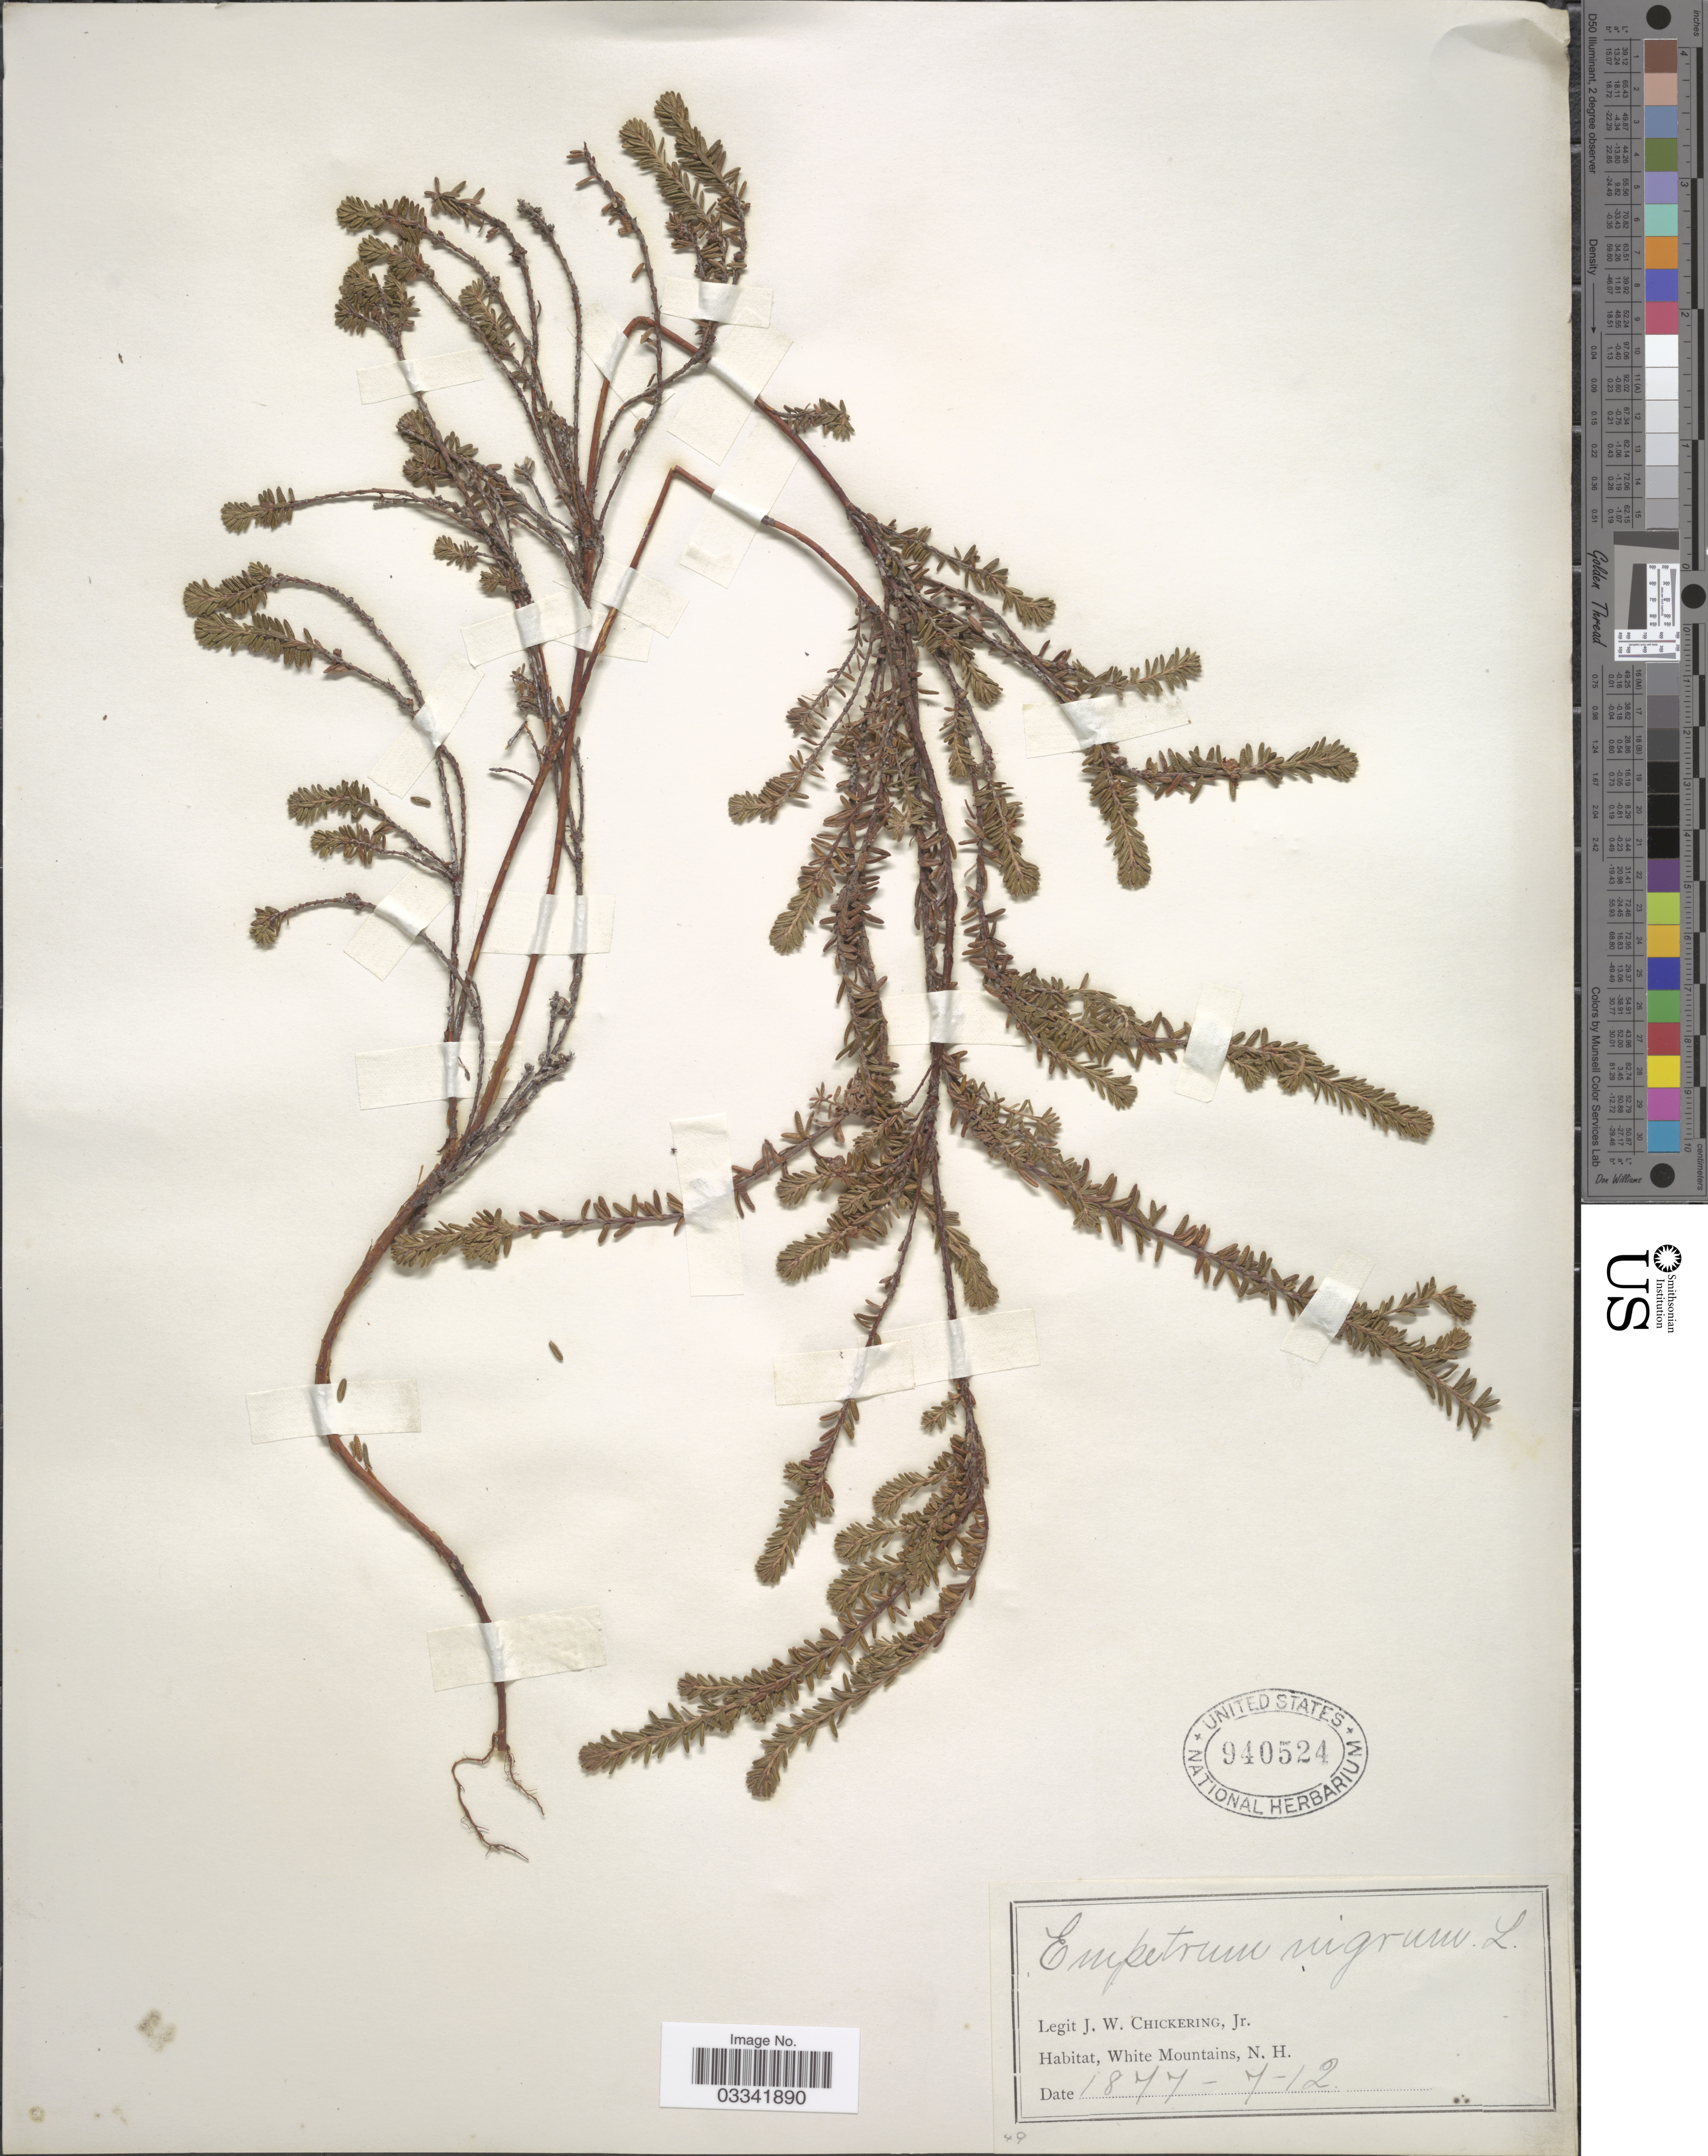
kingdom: Plantae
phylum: Tracheophyta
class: Magnoliopsida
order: Ericales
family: Ericaceae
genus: Empetrum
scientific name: Empetrum nigrum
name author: L.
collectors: J. W. Chickering Jr.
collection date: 1877-07-12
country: United States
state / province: New Hampshire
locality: White Mountains.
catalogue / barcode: US 940524